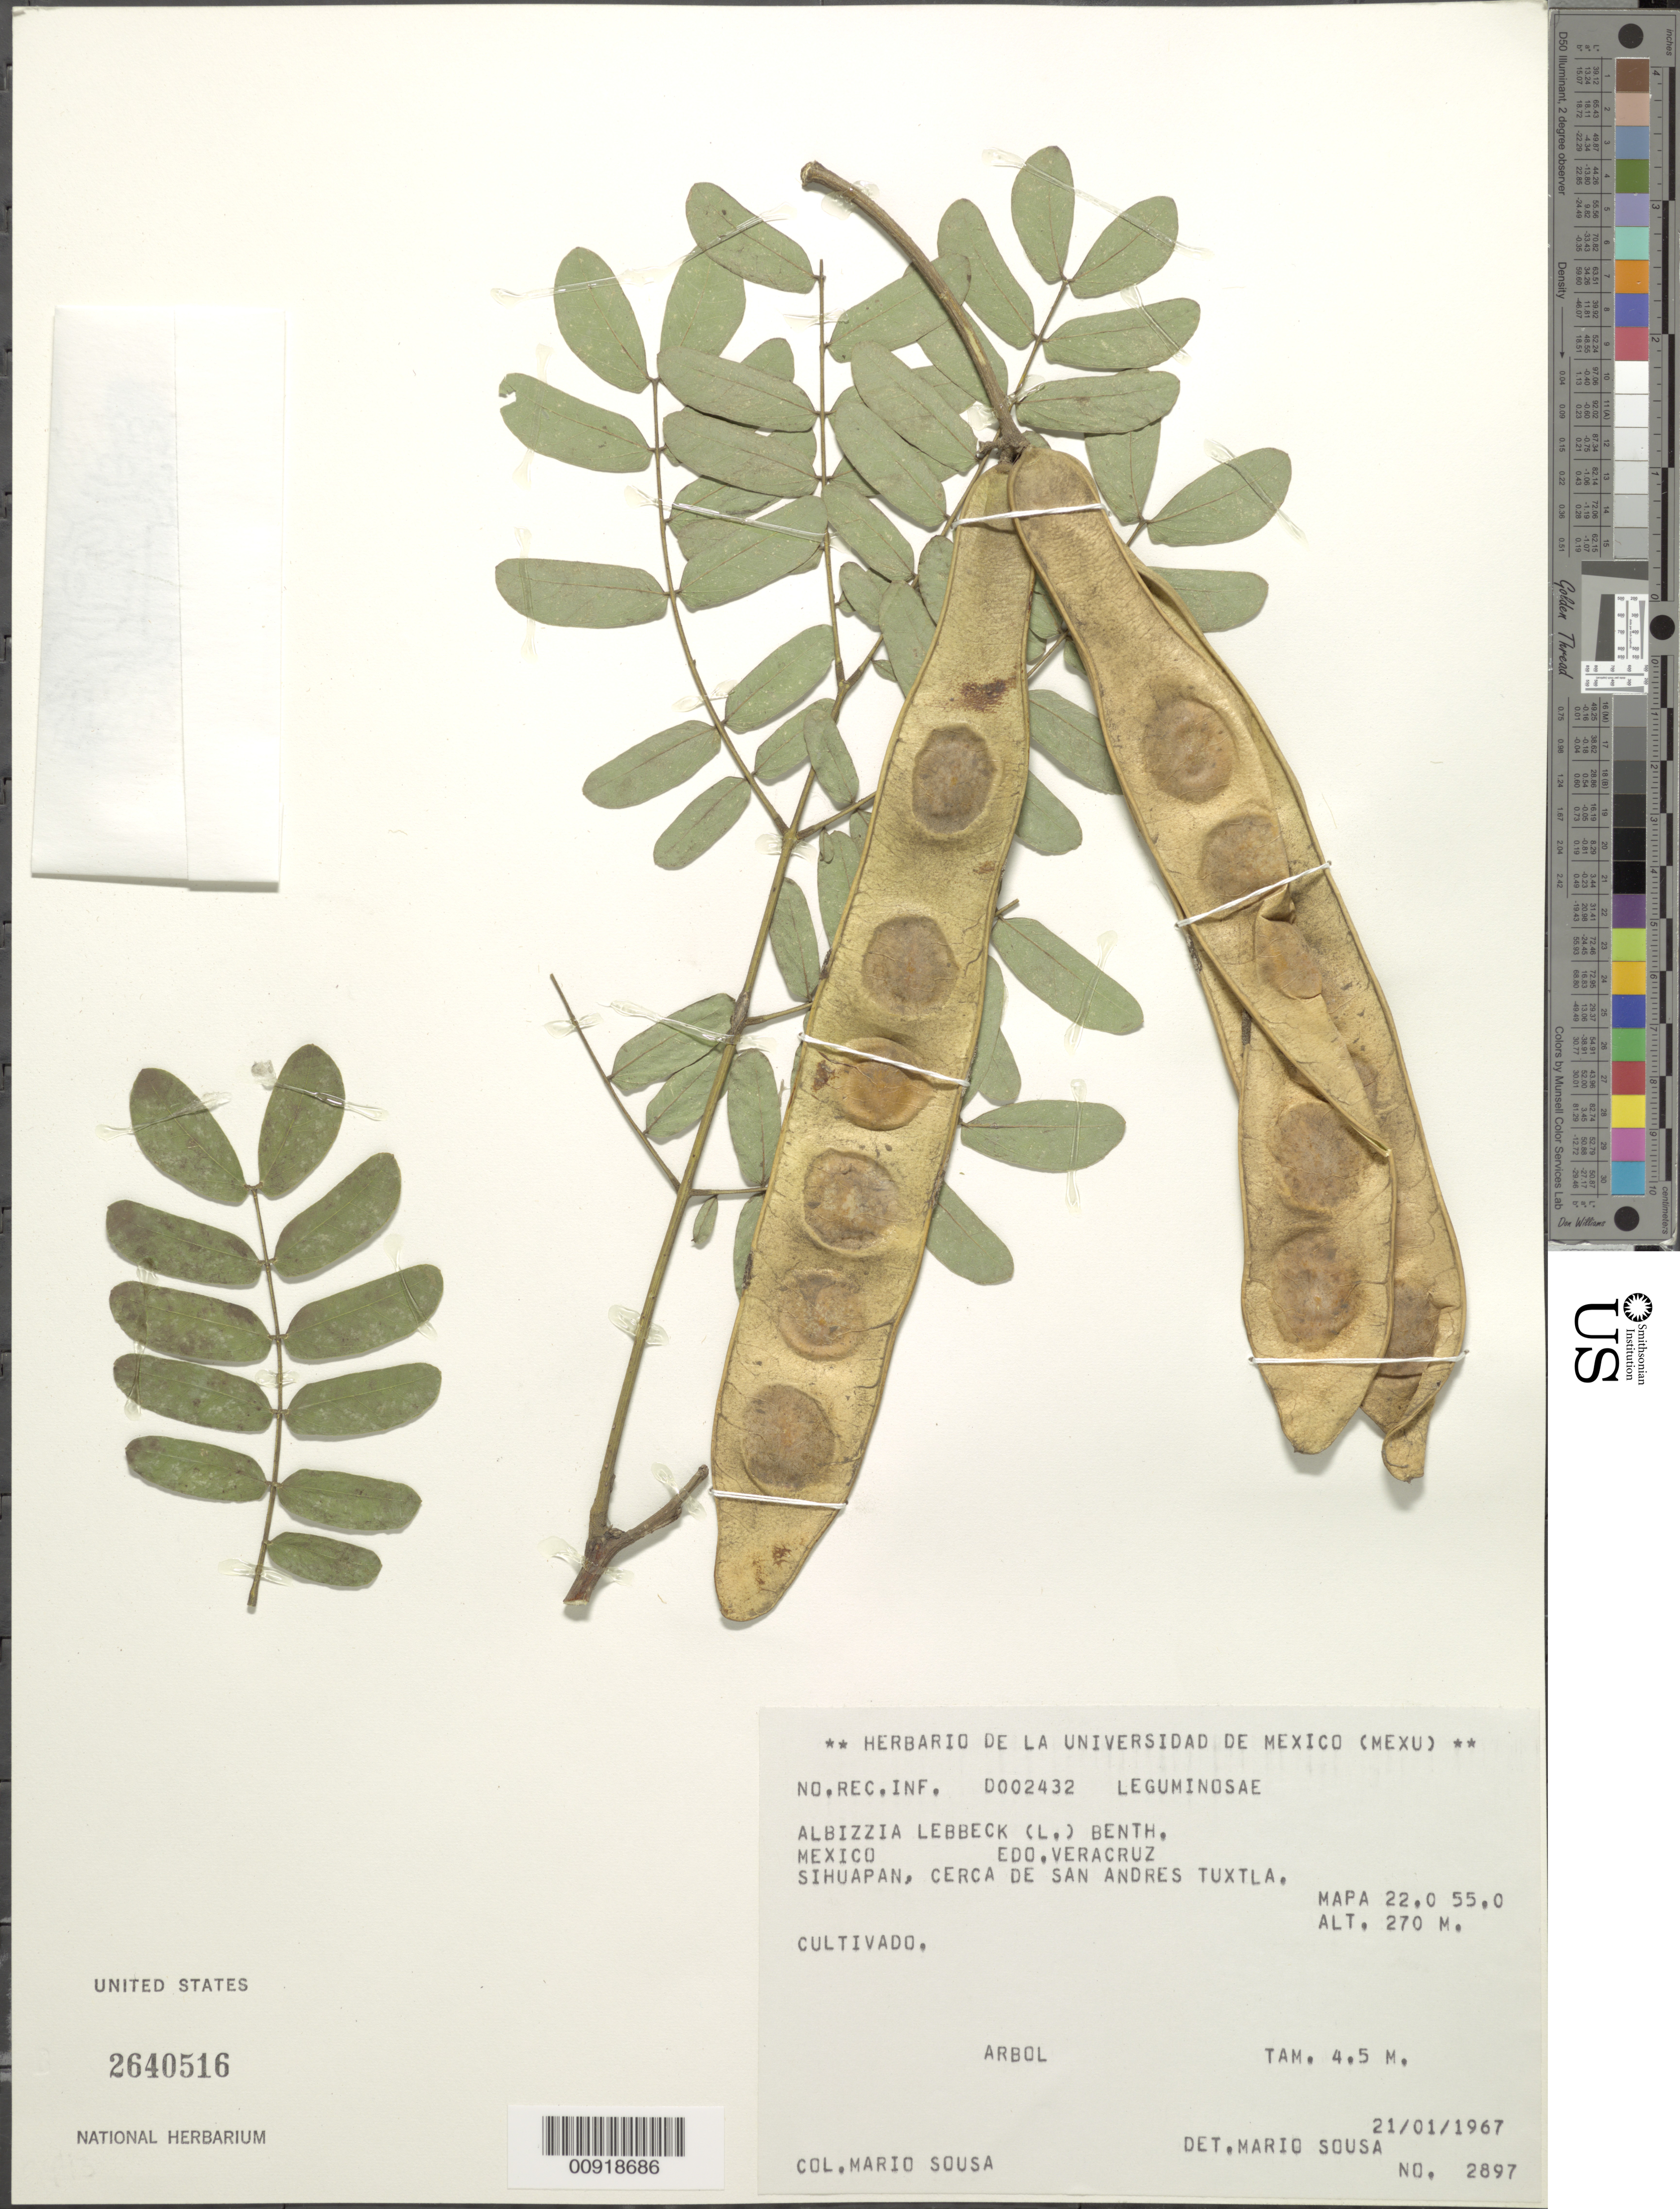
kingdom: Plantae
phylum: Tracheophyta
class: Magnoliopsida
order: Fabales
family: Fabaceae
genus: Albizia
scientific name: Albizia lebbeck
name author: (L.) Benth.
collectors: M. Sousa S.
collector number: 2897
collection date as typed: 21 Jan 1967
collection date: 1967-01-21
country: Mexico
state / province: Veracruz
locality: Sihuapan, cerca de San Andrés Tuxtla, Veracruz. Mapa 22.0 55.0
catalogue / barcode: US 2640516